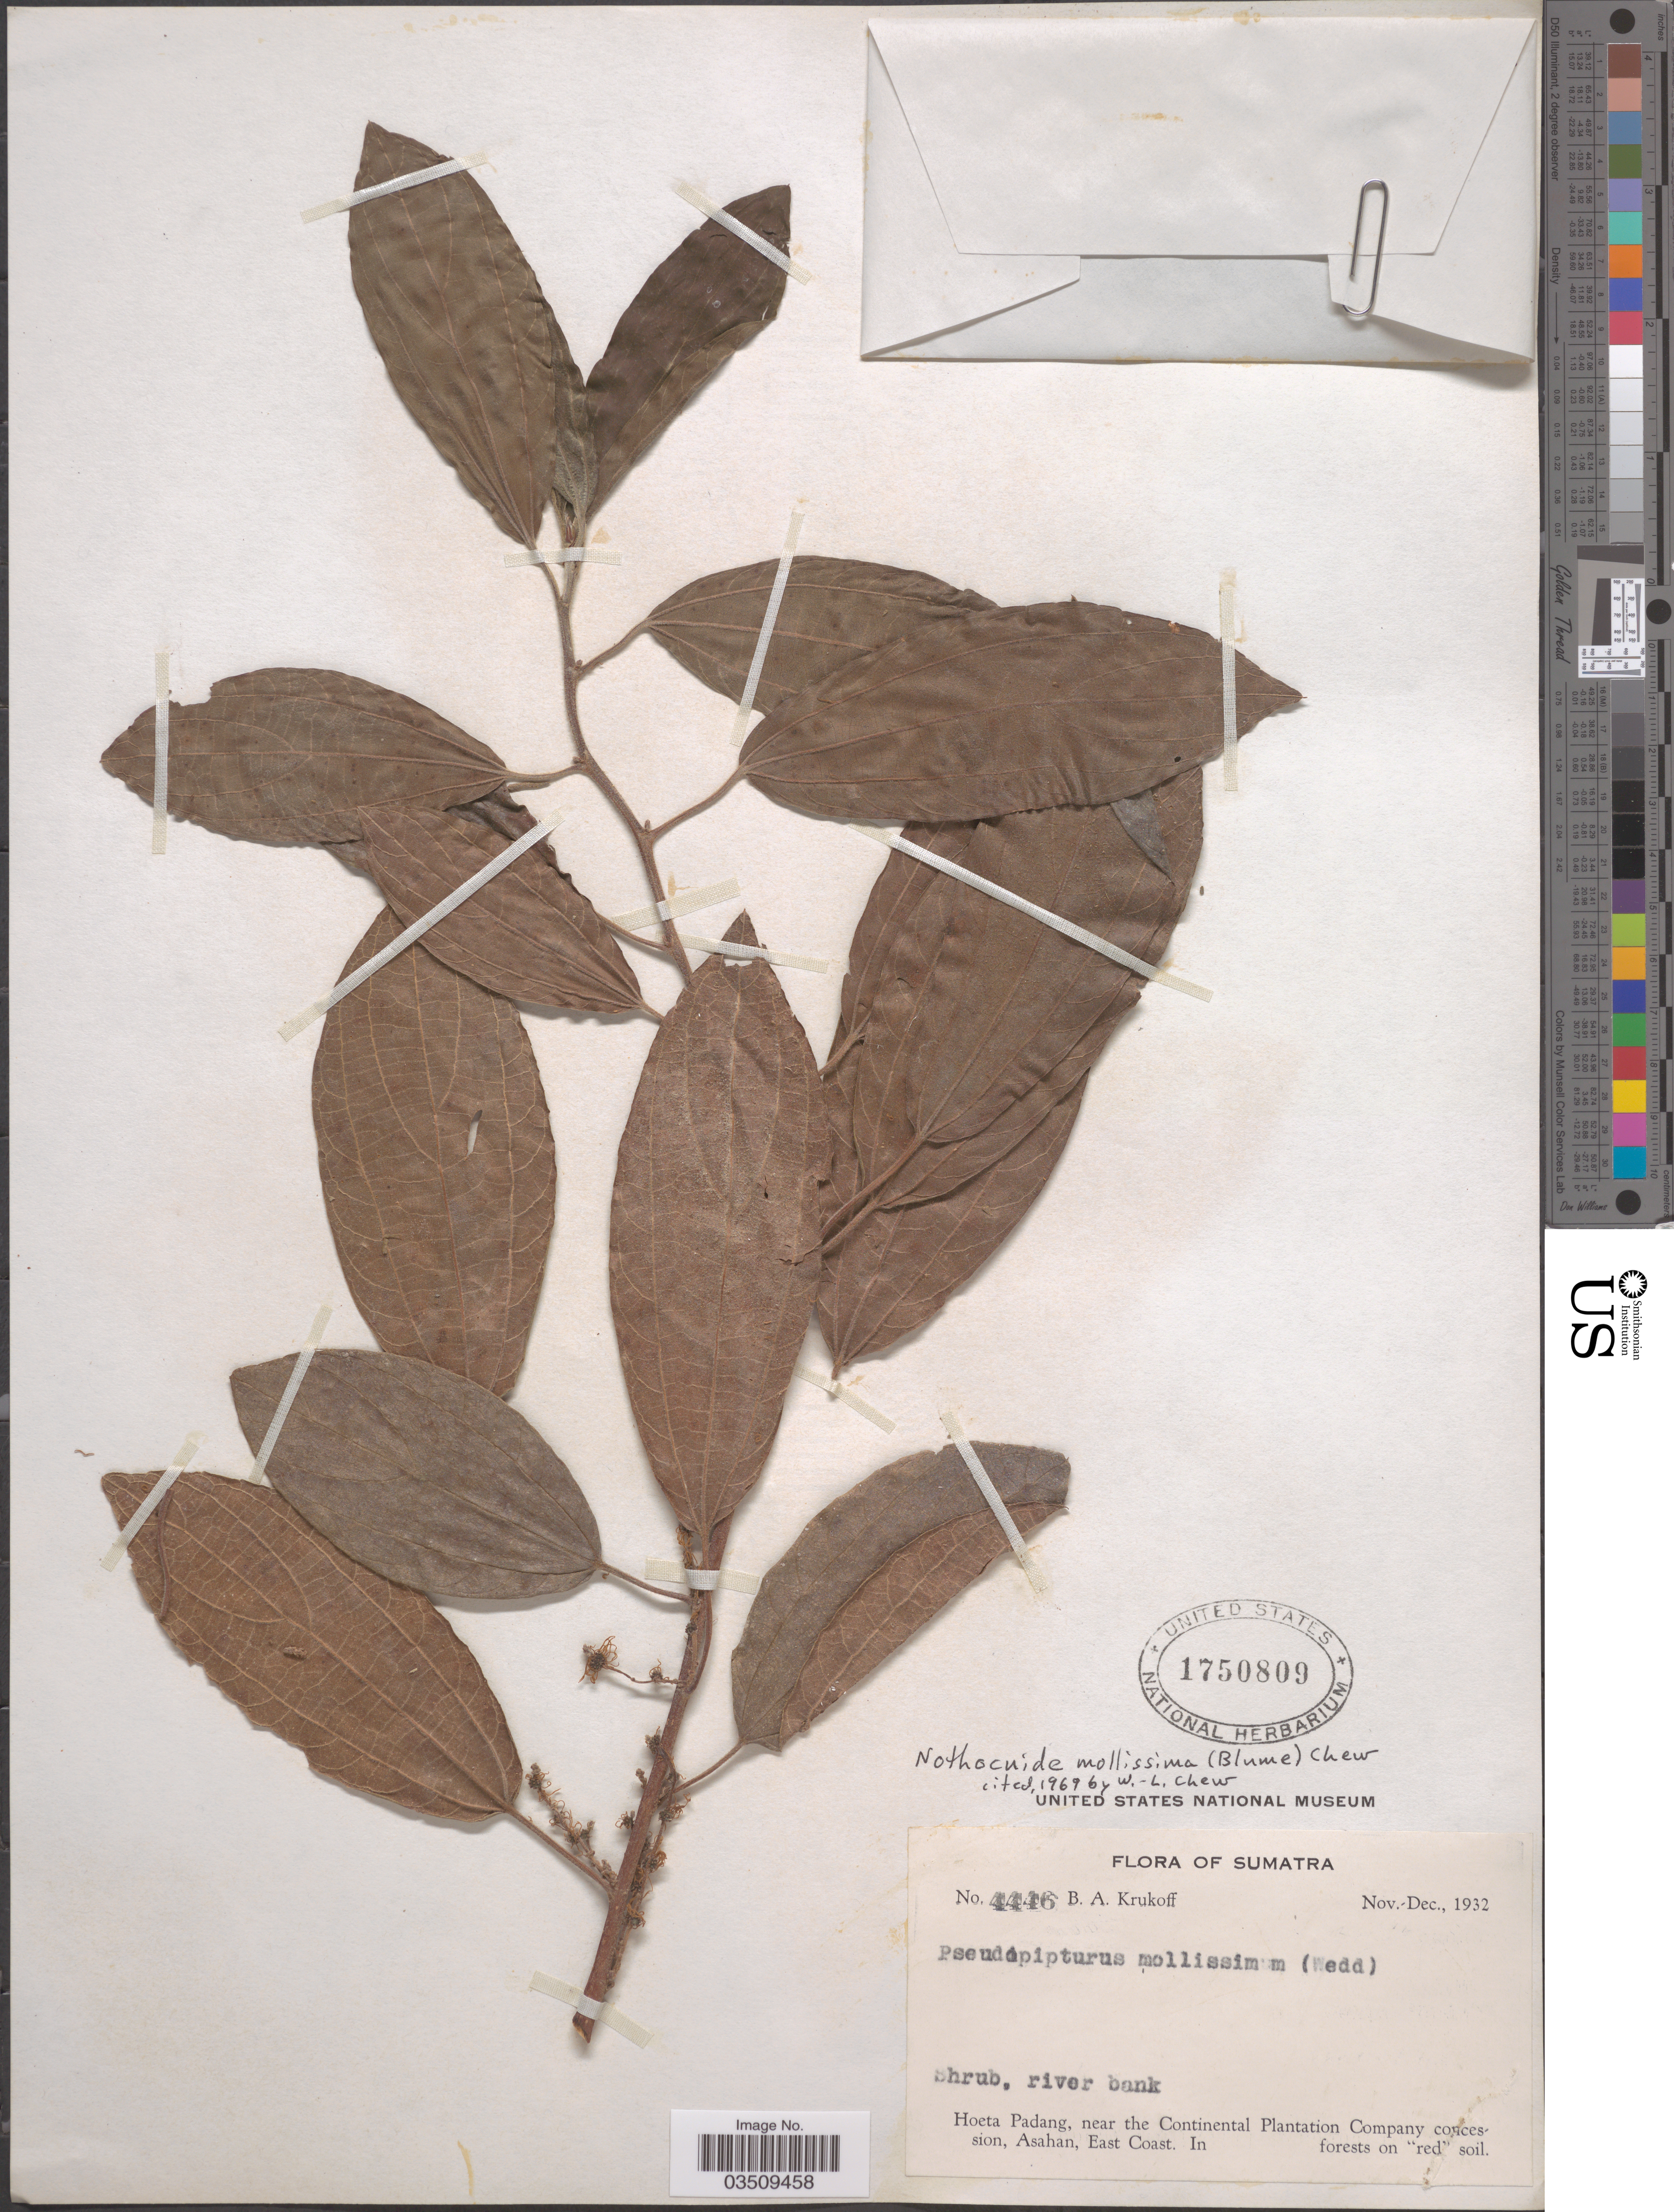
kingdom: Plantae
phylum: Tracheophyta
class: Magnoliopsida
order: Rosales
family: Urticaceae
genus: Nothocnide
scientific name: Nothocnide mollissima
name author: (Blume) Chew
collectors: B. A. Krukoff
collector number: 4446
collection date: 1932-11/1932-12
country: Indonesia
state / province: Sumatra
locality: Hoeta Padang, near the Continental Plantation Company concession, Asahan, East Coast.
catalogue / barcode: US 1750809